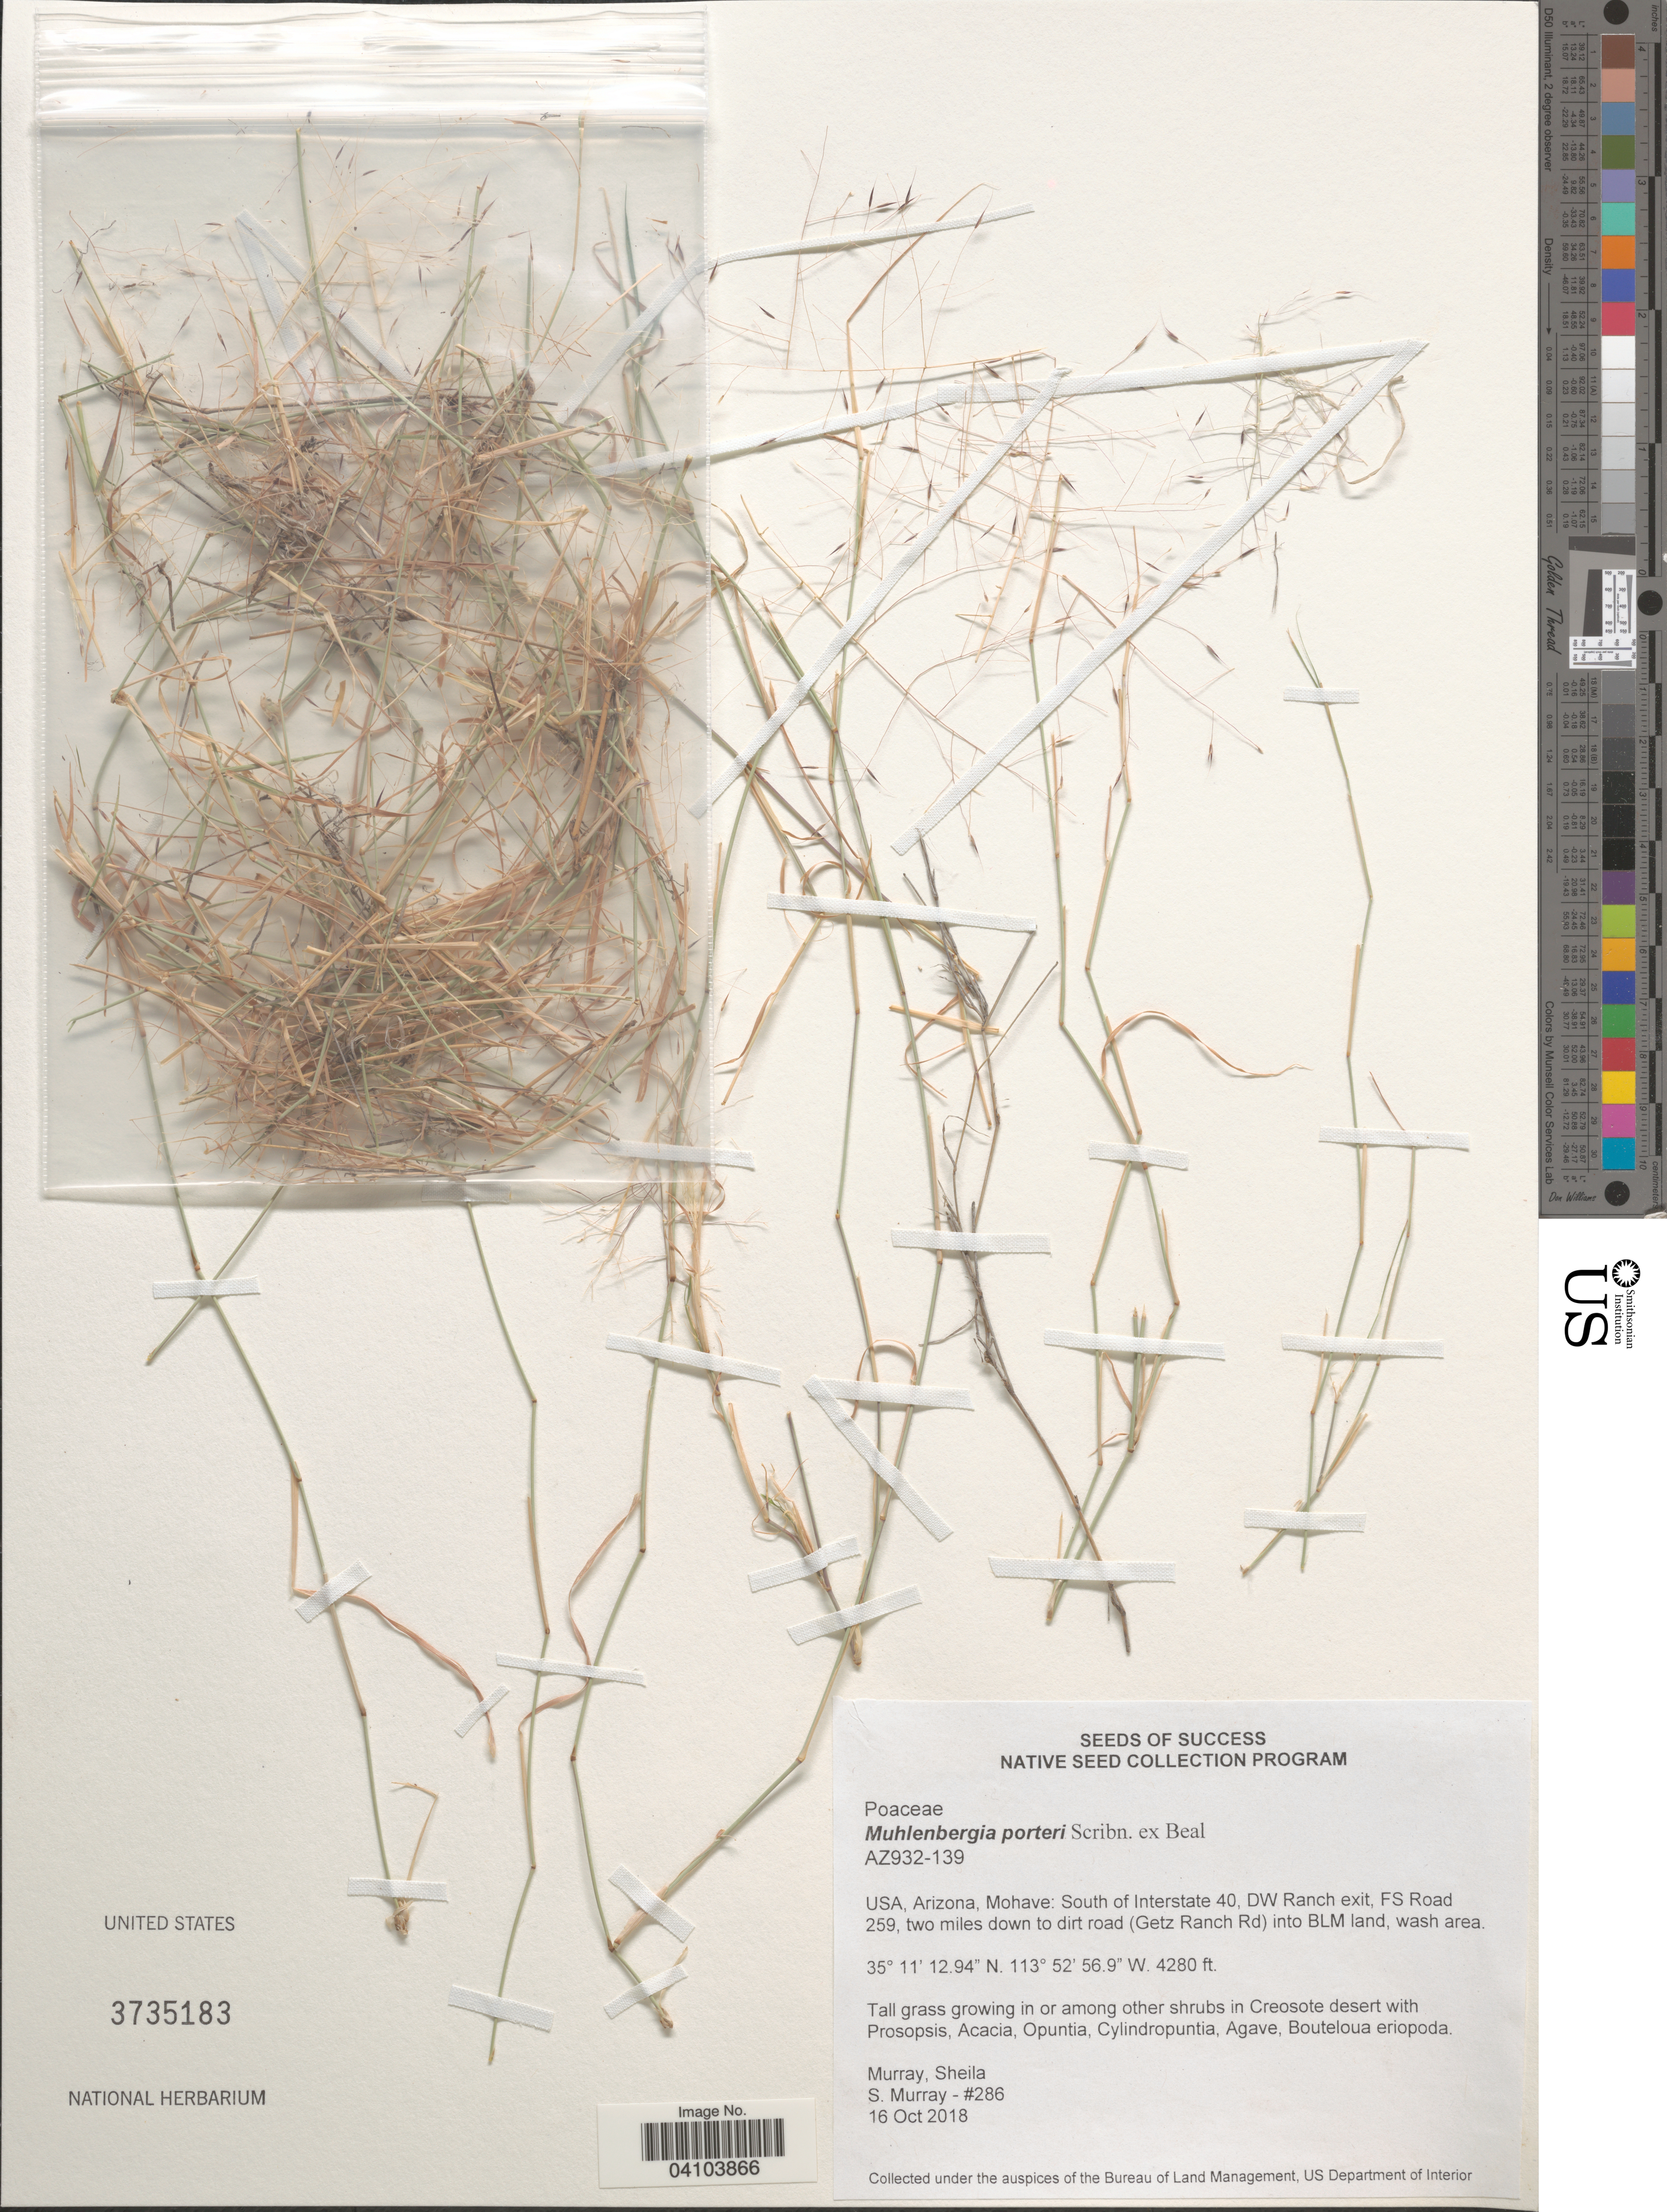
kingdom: Plantae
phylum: Tracheophyta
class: Liliopsida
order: Poales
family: Poaceae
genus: Muhlenbergia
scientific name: Muhlenbergia porteri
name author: Scribn. in W.J. Beal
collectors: S. Murray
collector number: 286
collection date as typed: Transcribed d/m/y: 16/10/2018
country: United States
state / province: Arizona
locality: Mohave: South of Interstate 40, DW Ranch exit, FS Road 259, two miles down to dirt road (Getz Ranch Rd) into BLM land, wash area.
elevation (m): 1305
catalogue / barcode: US 3735183